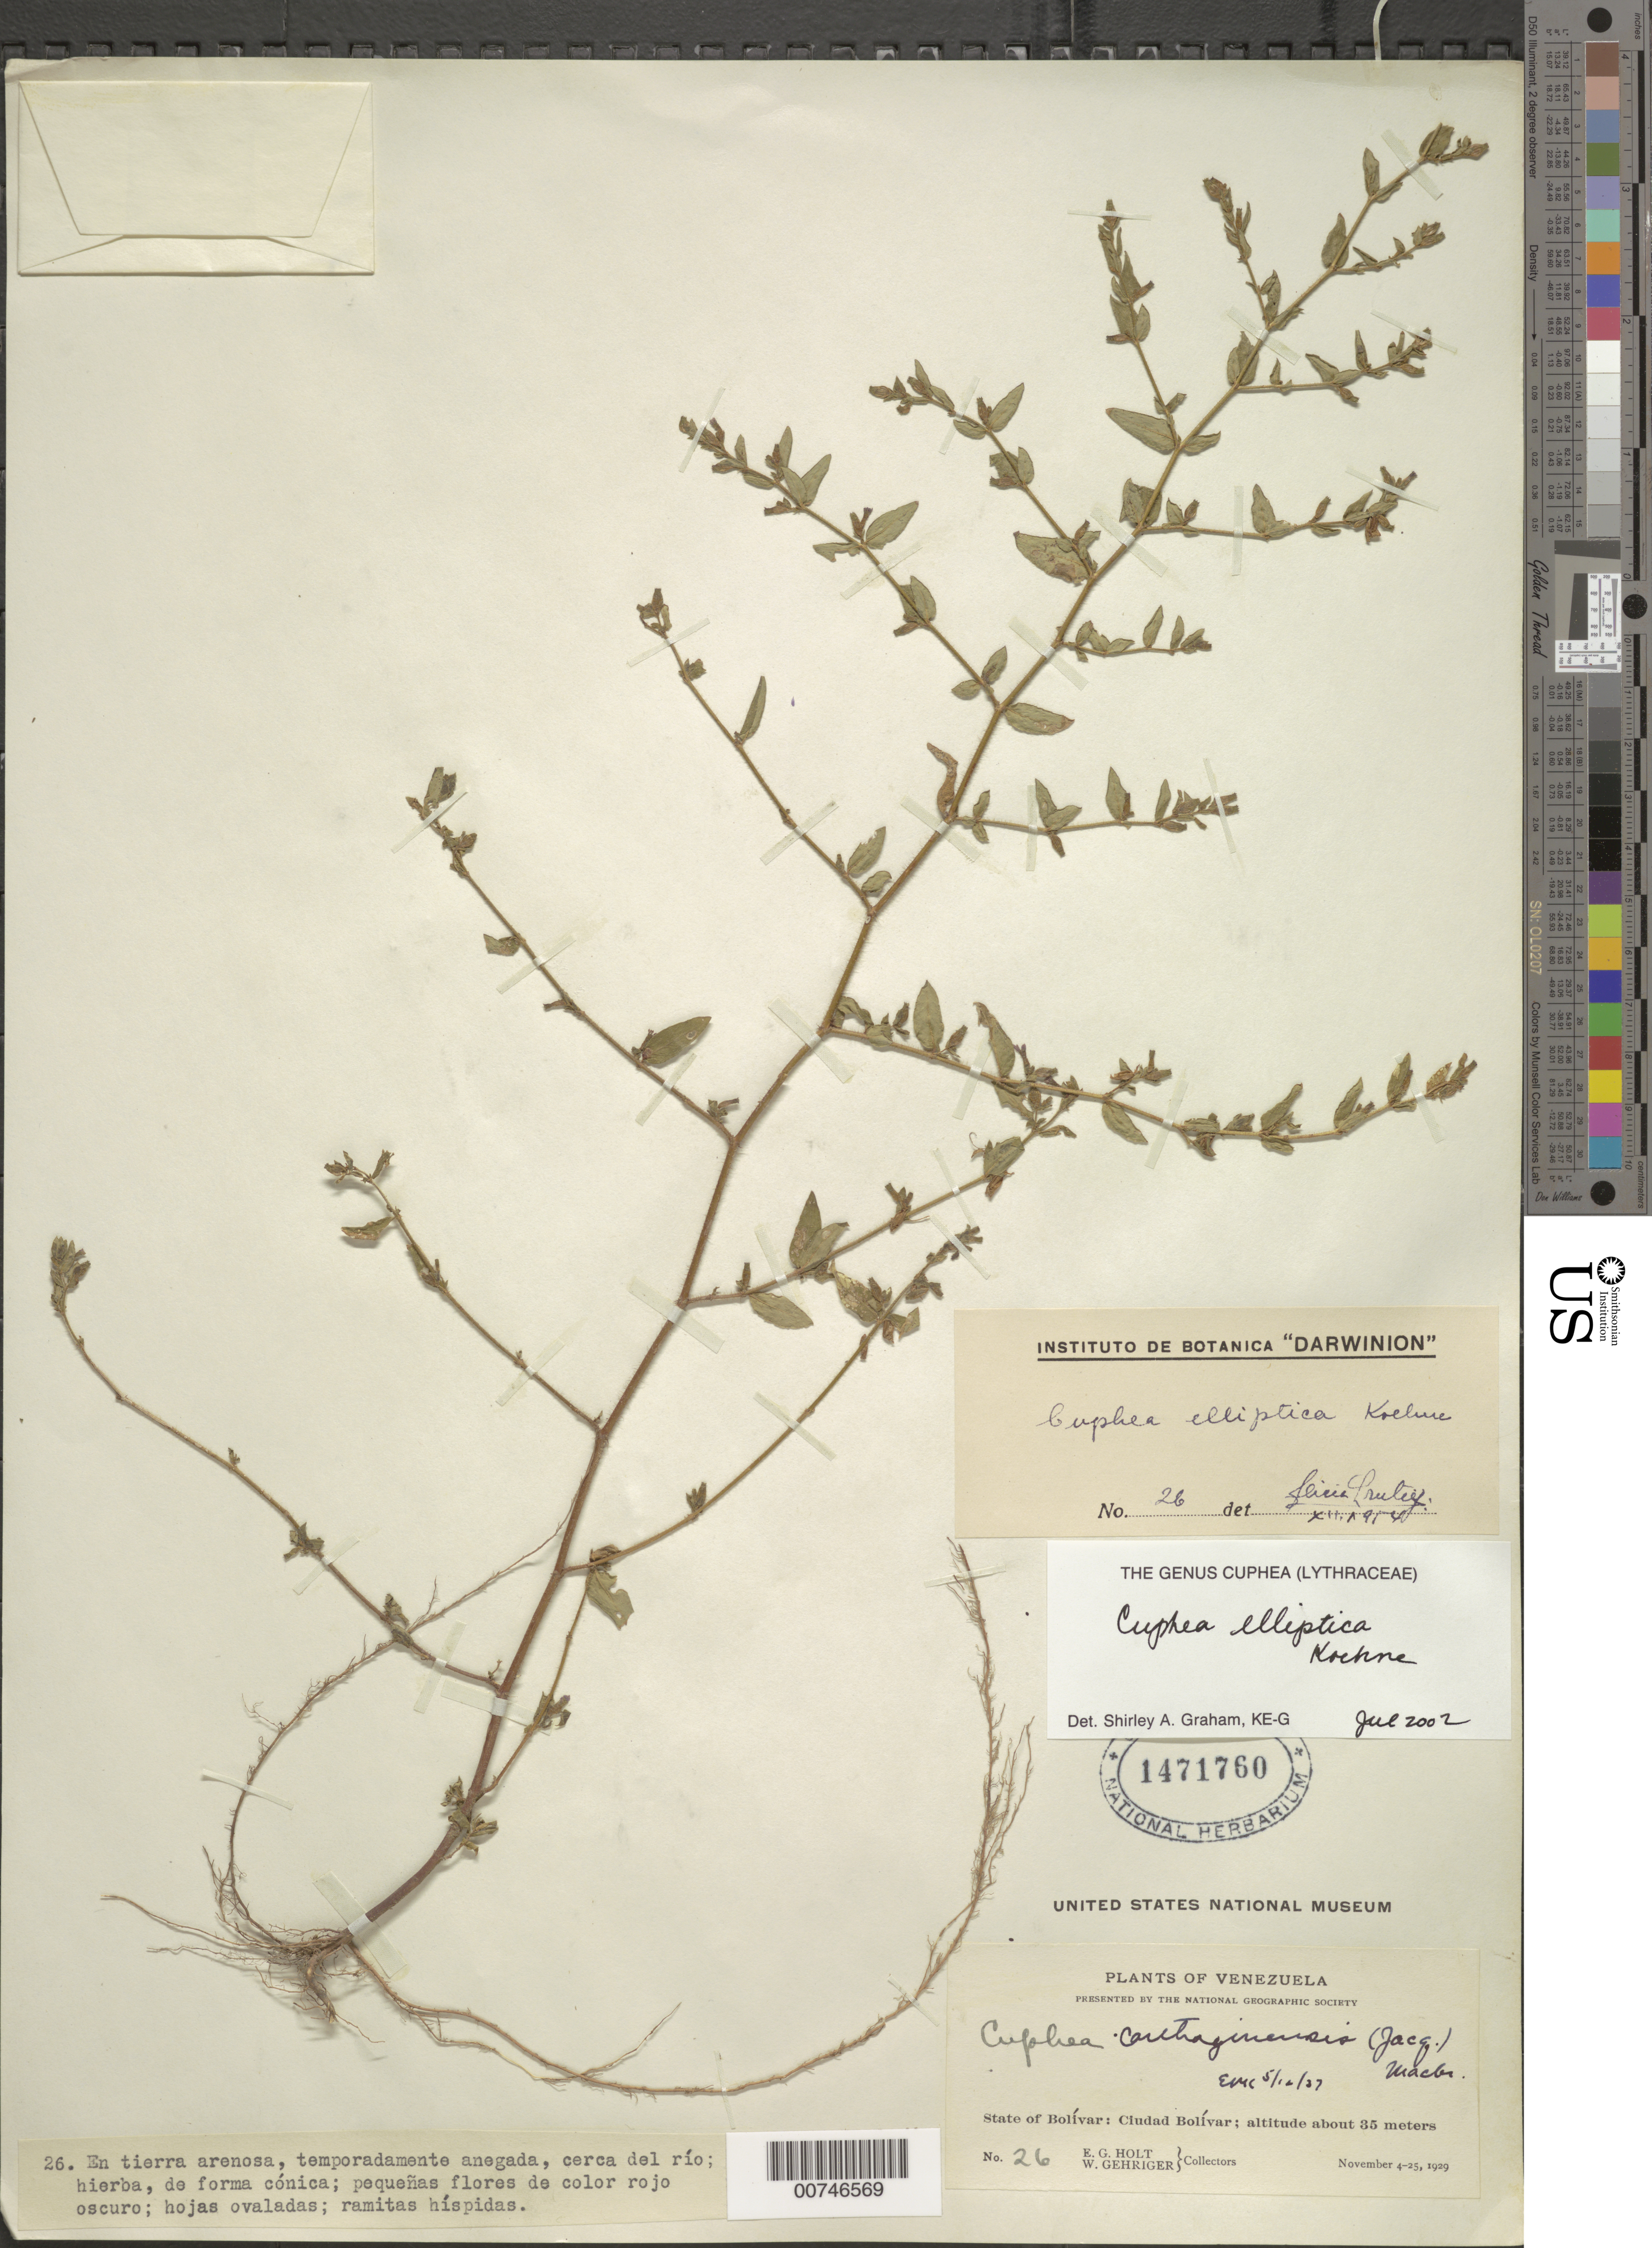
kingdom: Plantae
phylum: Tracheophyta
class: Magnoliopsida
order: Myrtales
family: Lythraceae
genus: Cuphea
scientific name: Cuphea dactylophora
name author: Koehne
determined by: Graham, Shirley Ann Tousch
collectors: E. Holt & W. Gehriger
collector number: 26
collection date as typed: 4-Nov-29 to 25-Nov-29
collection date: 1929-11-04/1929-11-25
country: Venezuela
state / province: Bolívar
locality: Ciudad Bolívar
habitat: Tierra arenosa, temporadamente anegada, cerca del rio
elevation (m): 35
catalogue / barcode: US 1471760